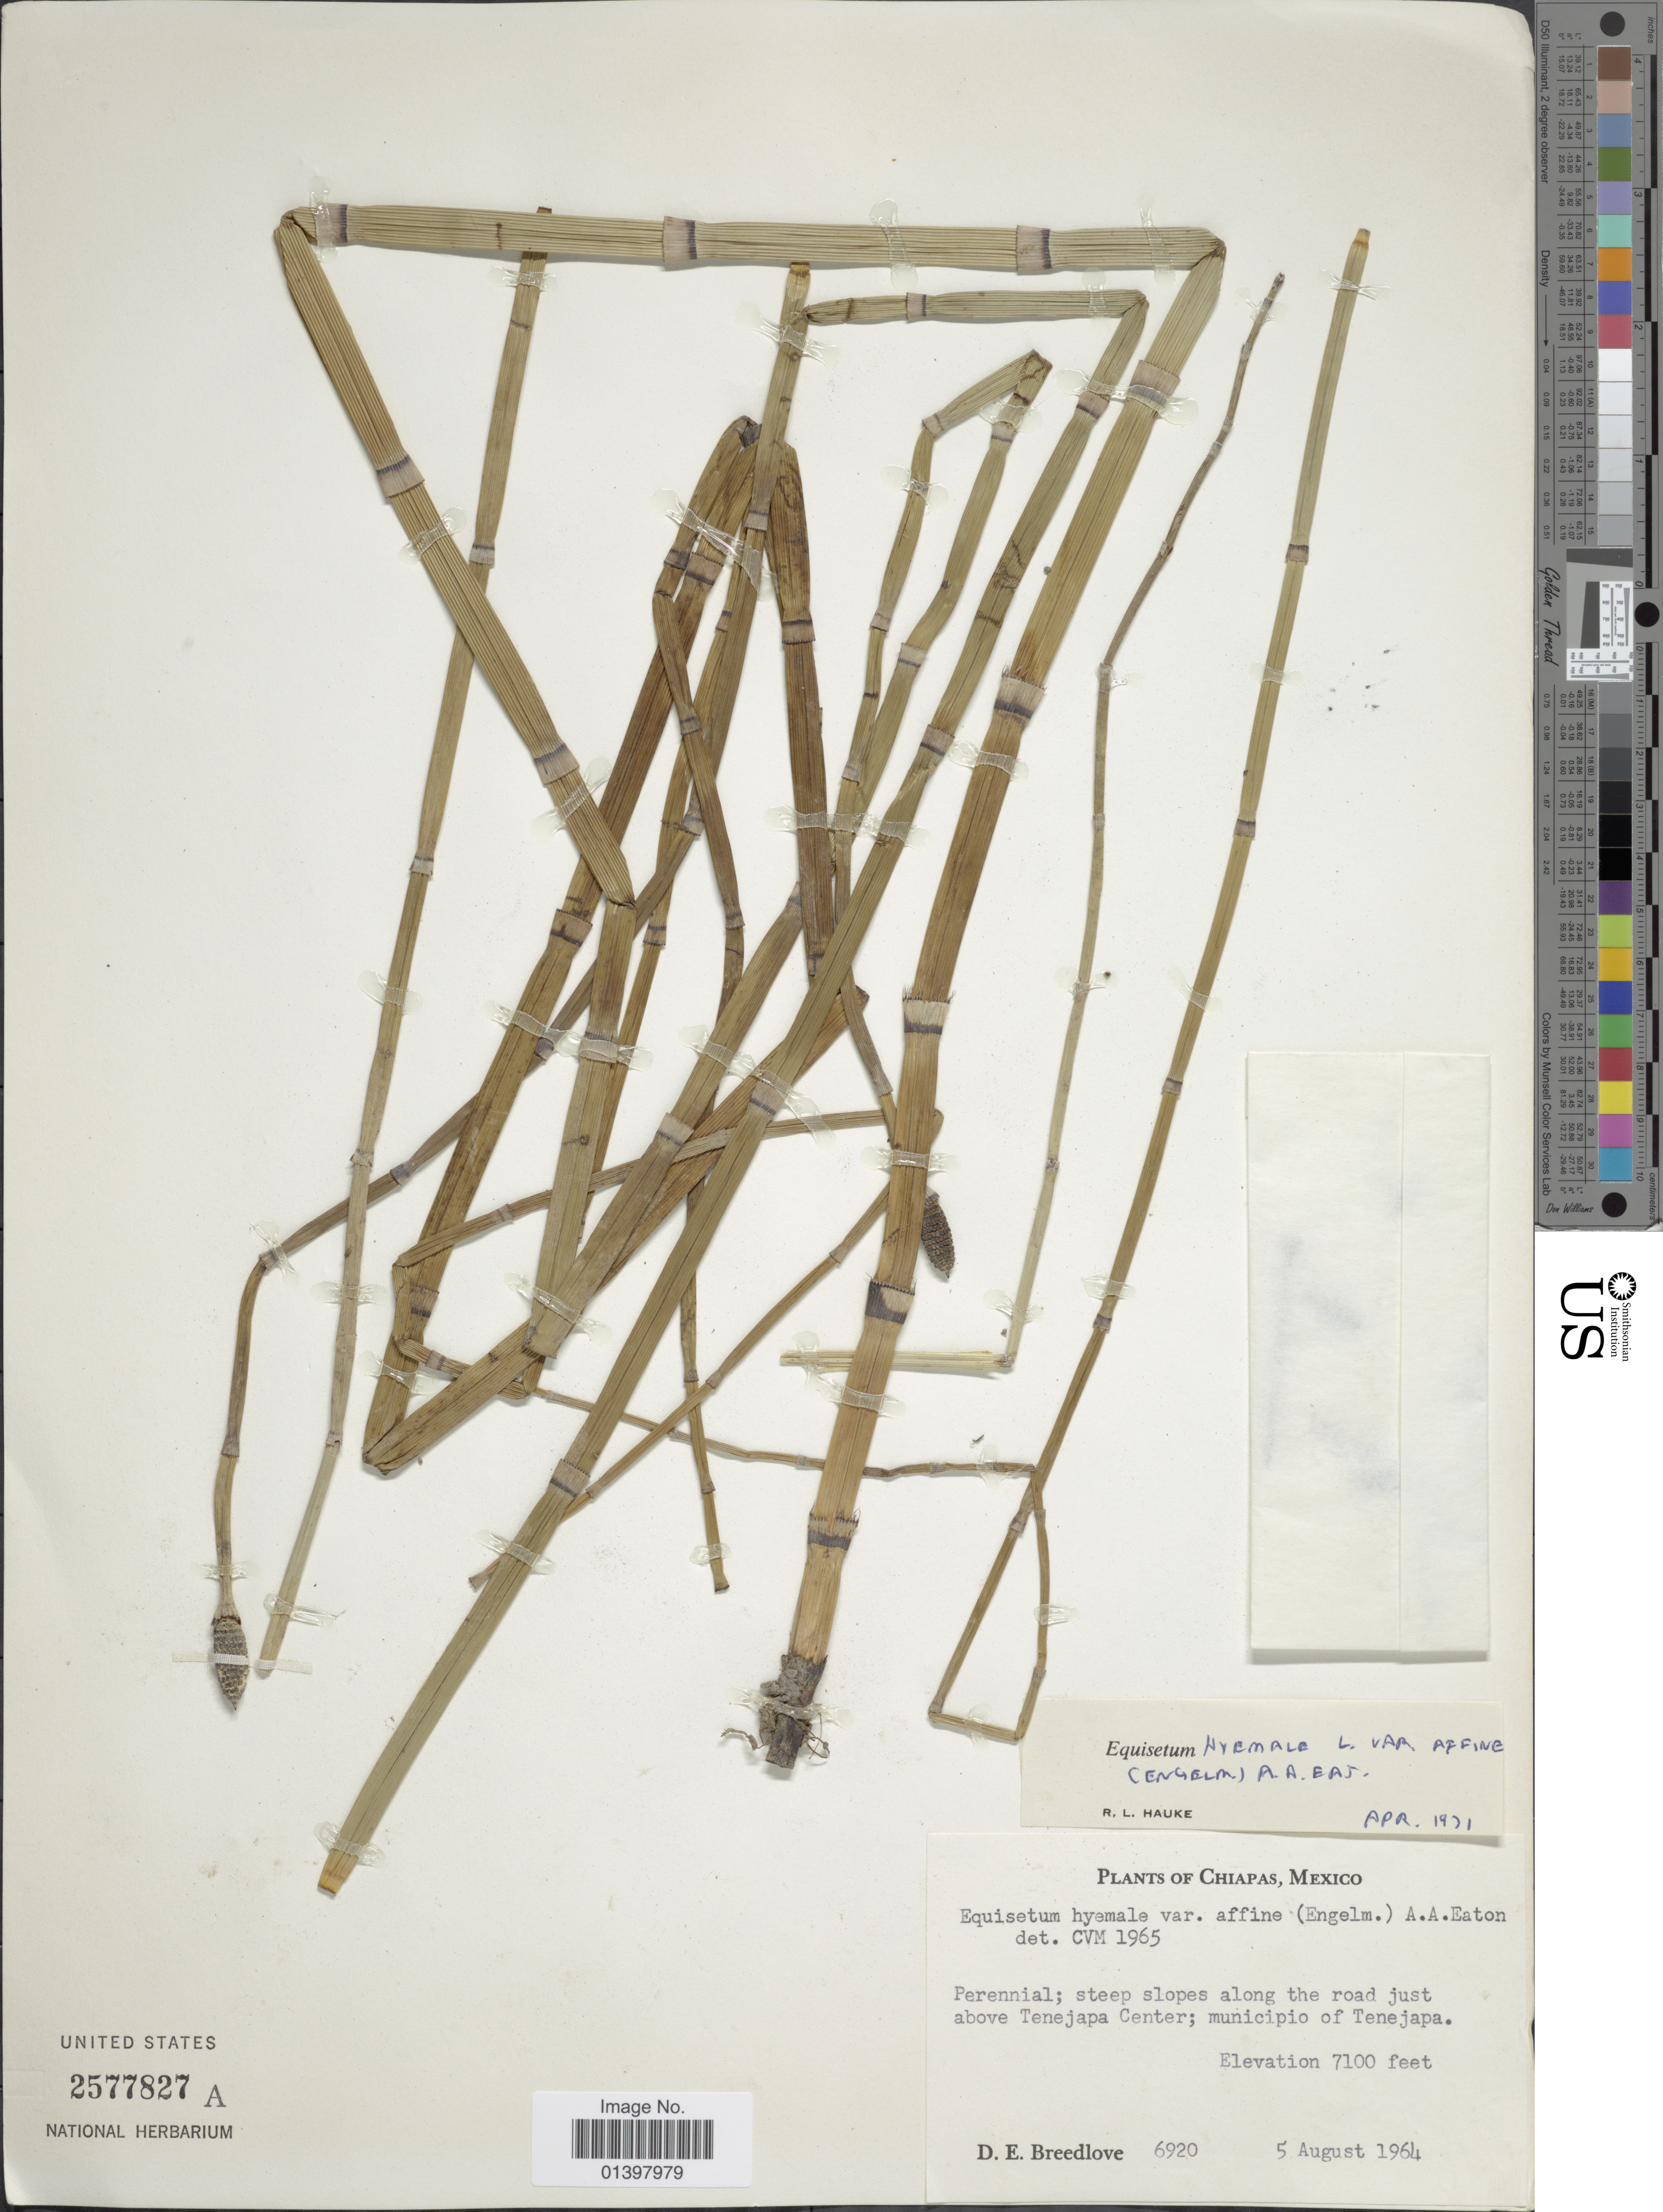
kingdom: Plantae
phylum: Tracheophyta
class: Polypodiopsida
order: Equisetales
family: Equisetaceae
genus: Equisetum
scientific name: Equisetum hyemale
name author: L.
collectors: D. E. Breedlove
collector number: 6920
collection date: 1964-08-05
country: Mexico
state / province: Chiapas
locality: Steep slopes along the road just above Tenejapa center; municipio of Tenejapa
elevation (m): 2164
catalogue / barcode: US 2577827A